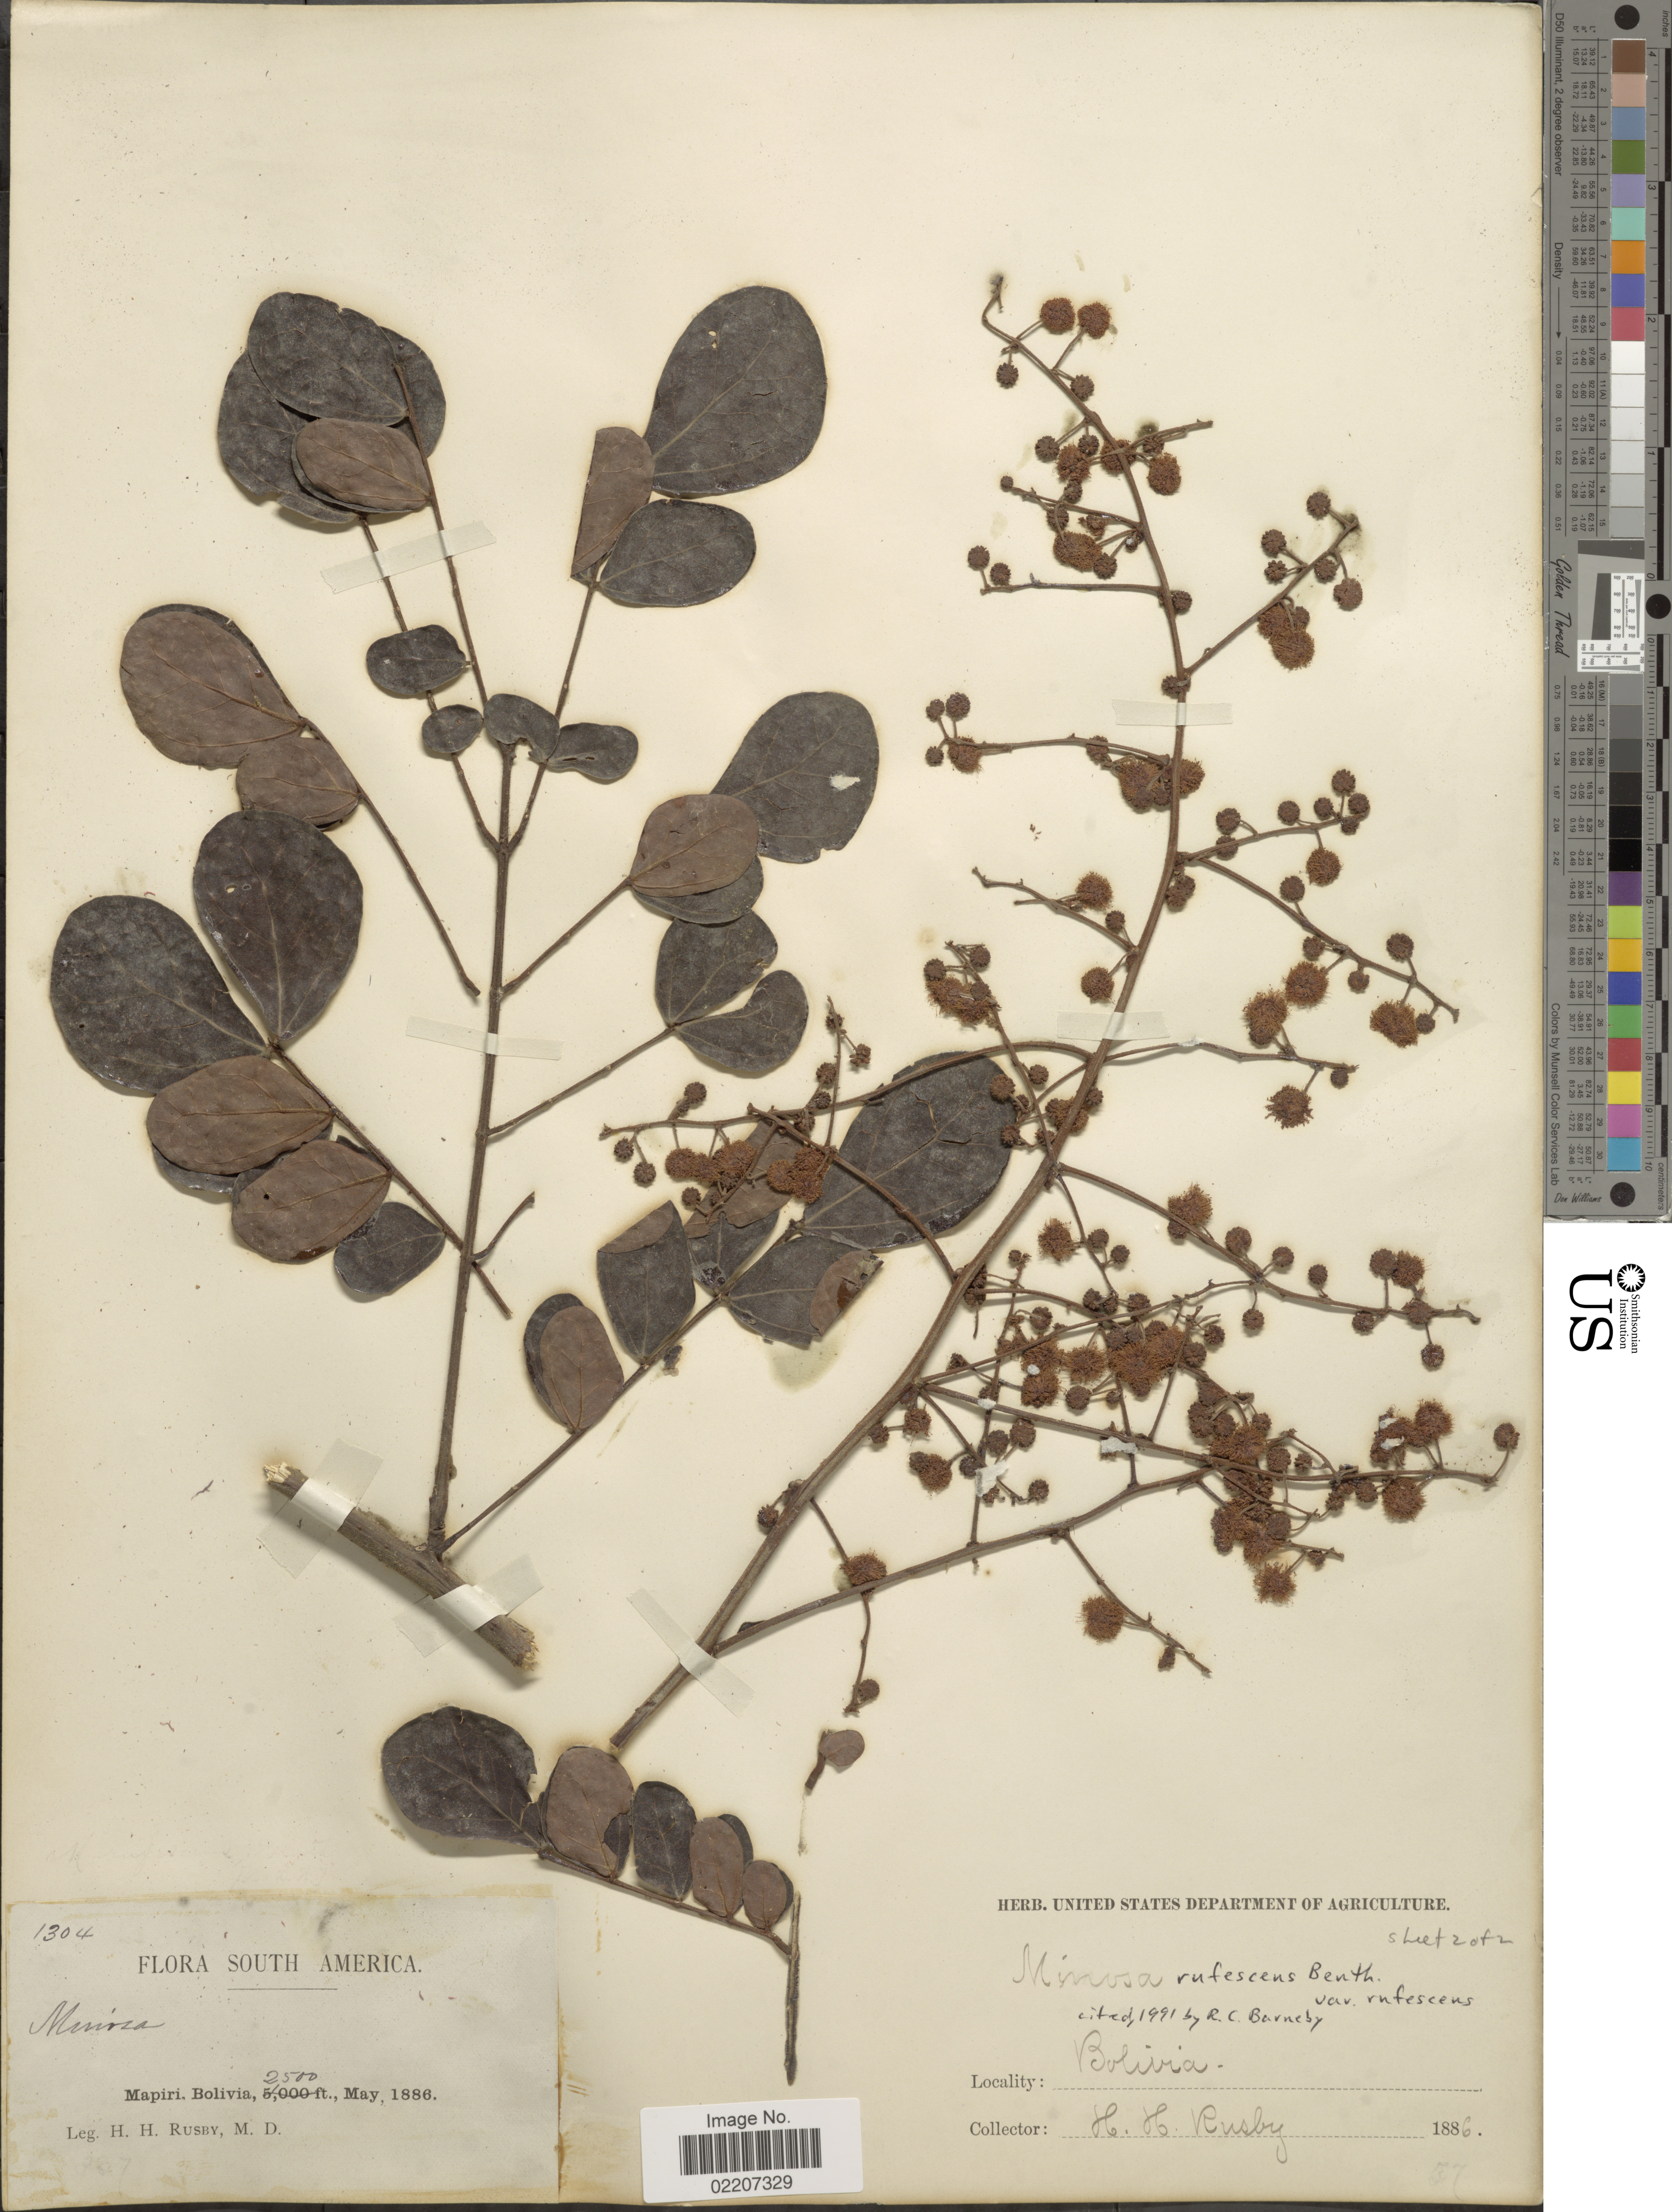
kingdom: Plantae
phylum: Tracheophyta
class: Magnoliopsida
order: Fabales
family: Fabaceae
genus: Mimosa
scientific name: Mimosa rufescens var. rufescens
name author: Benth.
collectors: H. H. Rusby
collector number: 1304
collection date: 1886-05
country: Bolivia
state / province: La Páz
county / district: Larecaja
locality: Mapiri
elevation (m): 762